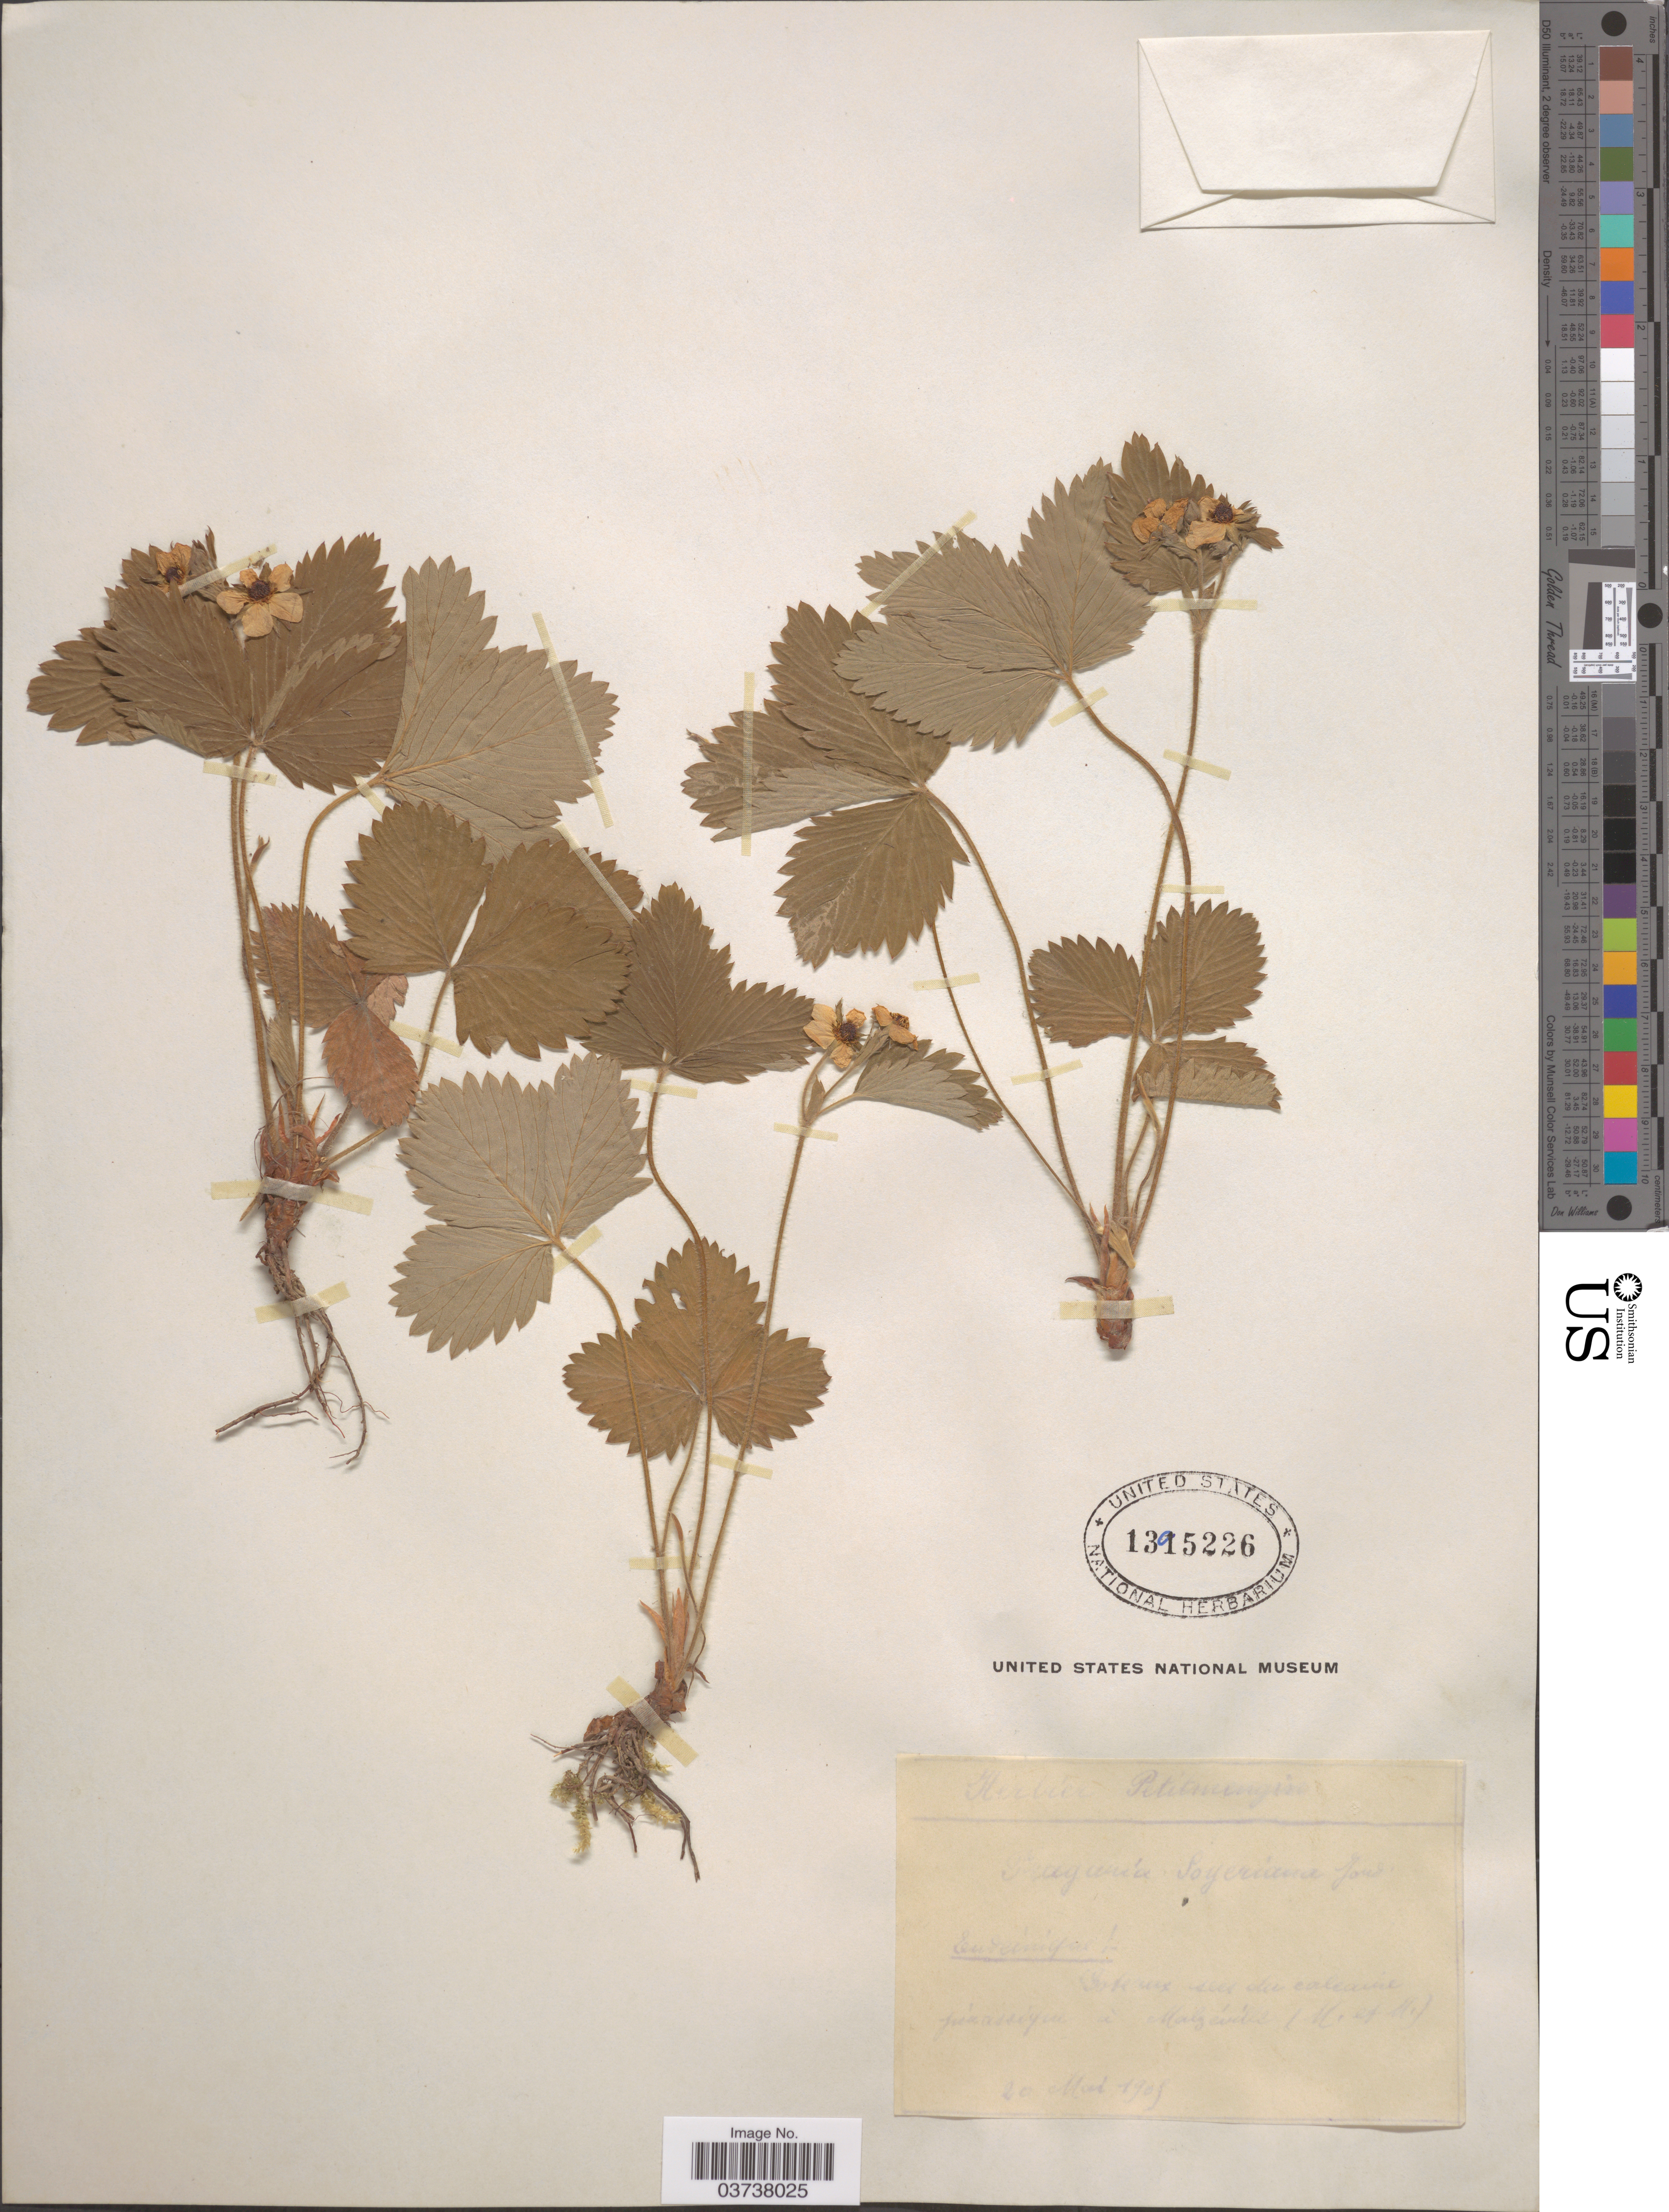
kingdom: Plantae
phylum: Tracheophyta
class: Magnoliopsida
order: Rosales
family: Rosaceae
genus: Fragaria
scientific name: Fragaria soyeriana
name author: Jord. & Fourr.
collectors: ex herb. Petitmengin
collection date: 1929-05-20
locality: [illegible text].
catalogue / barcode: US 1395226